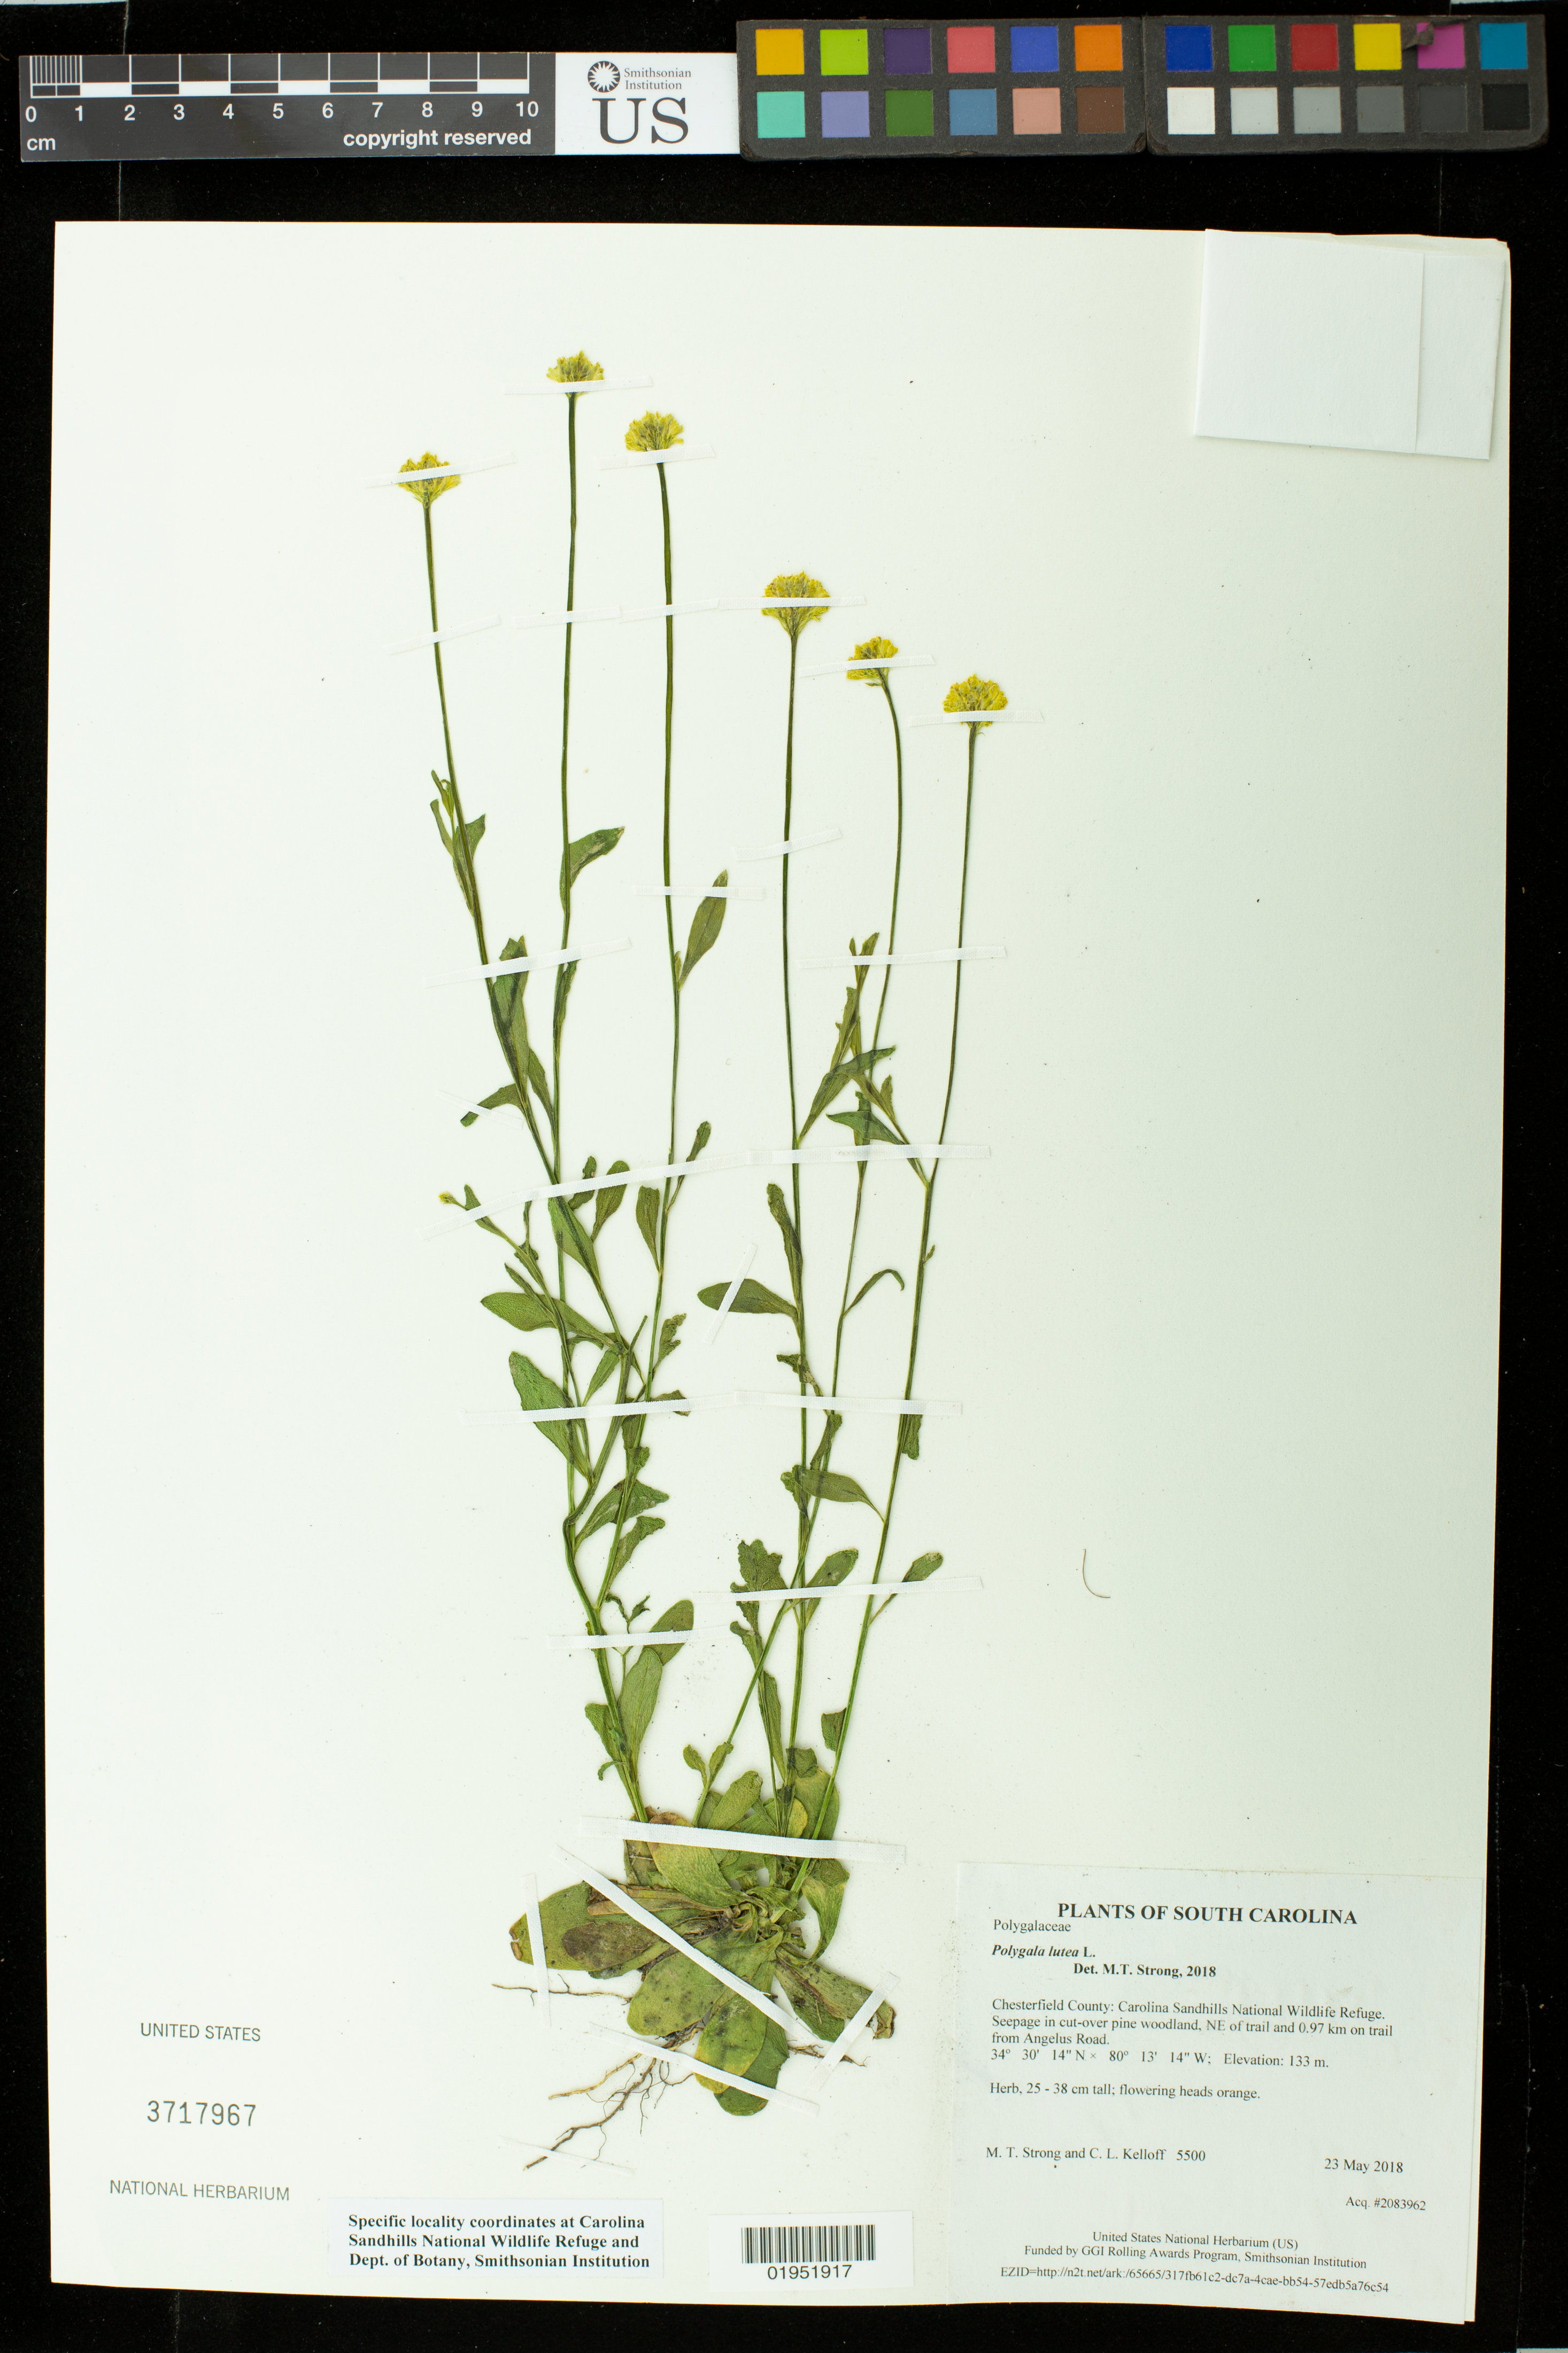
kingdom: Plantae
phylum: Tracheophyta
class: Magnoliopsida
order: Fabales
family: Polygalaceae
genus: Polygala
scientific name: Polygala lutea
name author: L.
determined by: Strong, Mark T., (BOT), Smithsonian Institution - National Museum of Natural History (UNITED STATES)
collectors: M. T. Strong & C. L. Kelloff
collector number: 5500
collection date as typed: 23 May 2018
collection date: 2018-05-23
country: United States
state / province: South Carolina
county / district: Chesterfield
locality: Carolina Sandhills National Wildlife Refuge. Seepage in cut-over pine woodland, NE of trail and 0.97 km on trail from Angelus Road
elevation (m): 133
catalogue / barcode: US 3717967